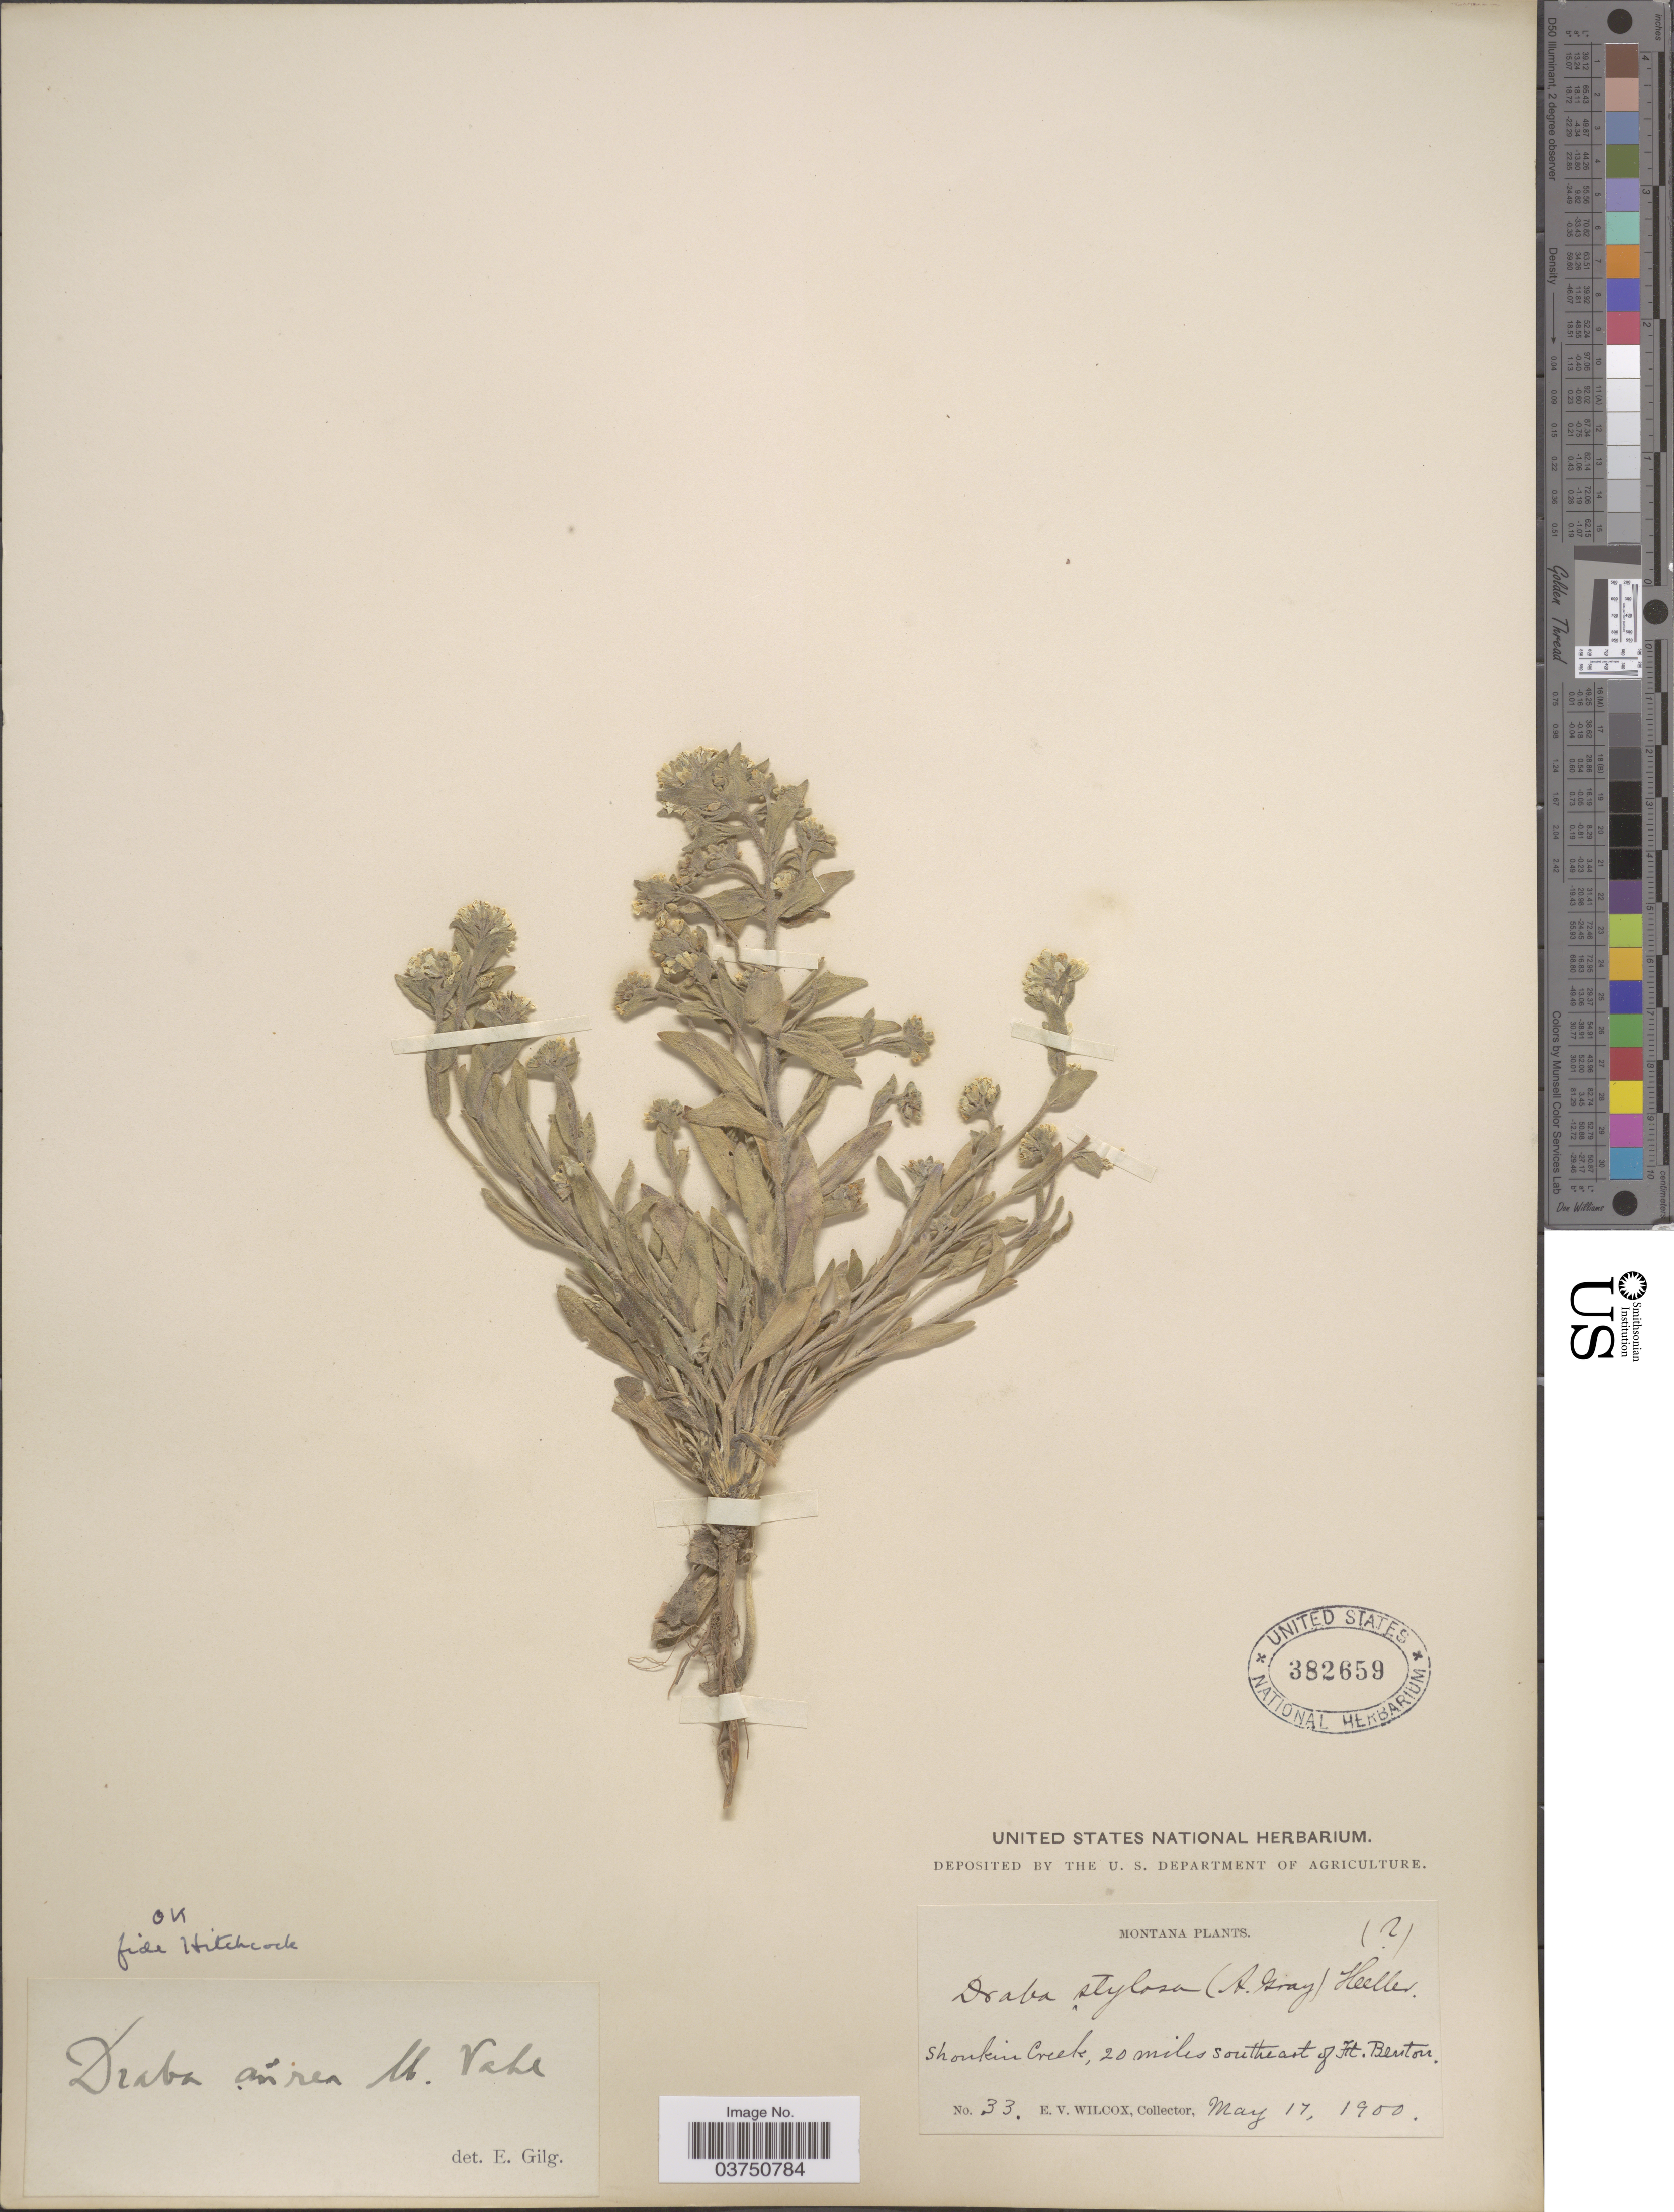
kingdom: Plantae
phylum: Tracheophyta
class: Magnoliopsida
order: Brassicales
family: Brassicaceae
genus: Draba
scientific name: Draba aurea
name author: Vahl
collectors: E. V. Wilcox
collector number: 33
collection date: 1900-05-17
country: United States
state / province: Montana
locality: Shonkin Creek, 20 miles southeast of Ft. Benton.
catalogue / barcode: US 382659